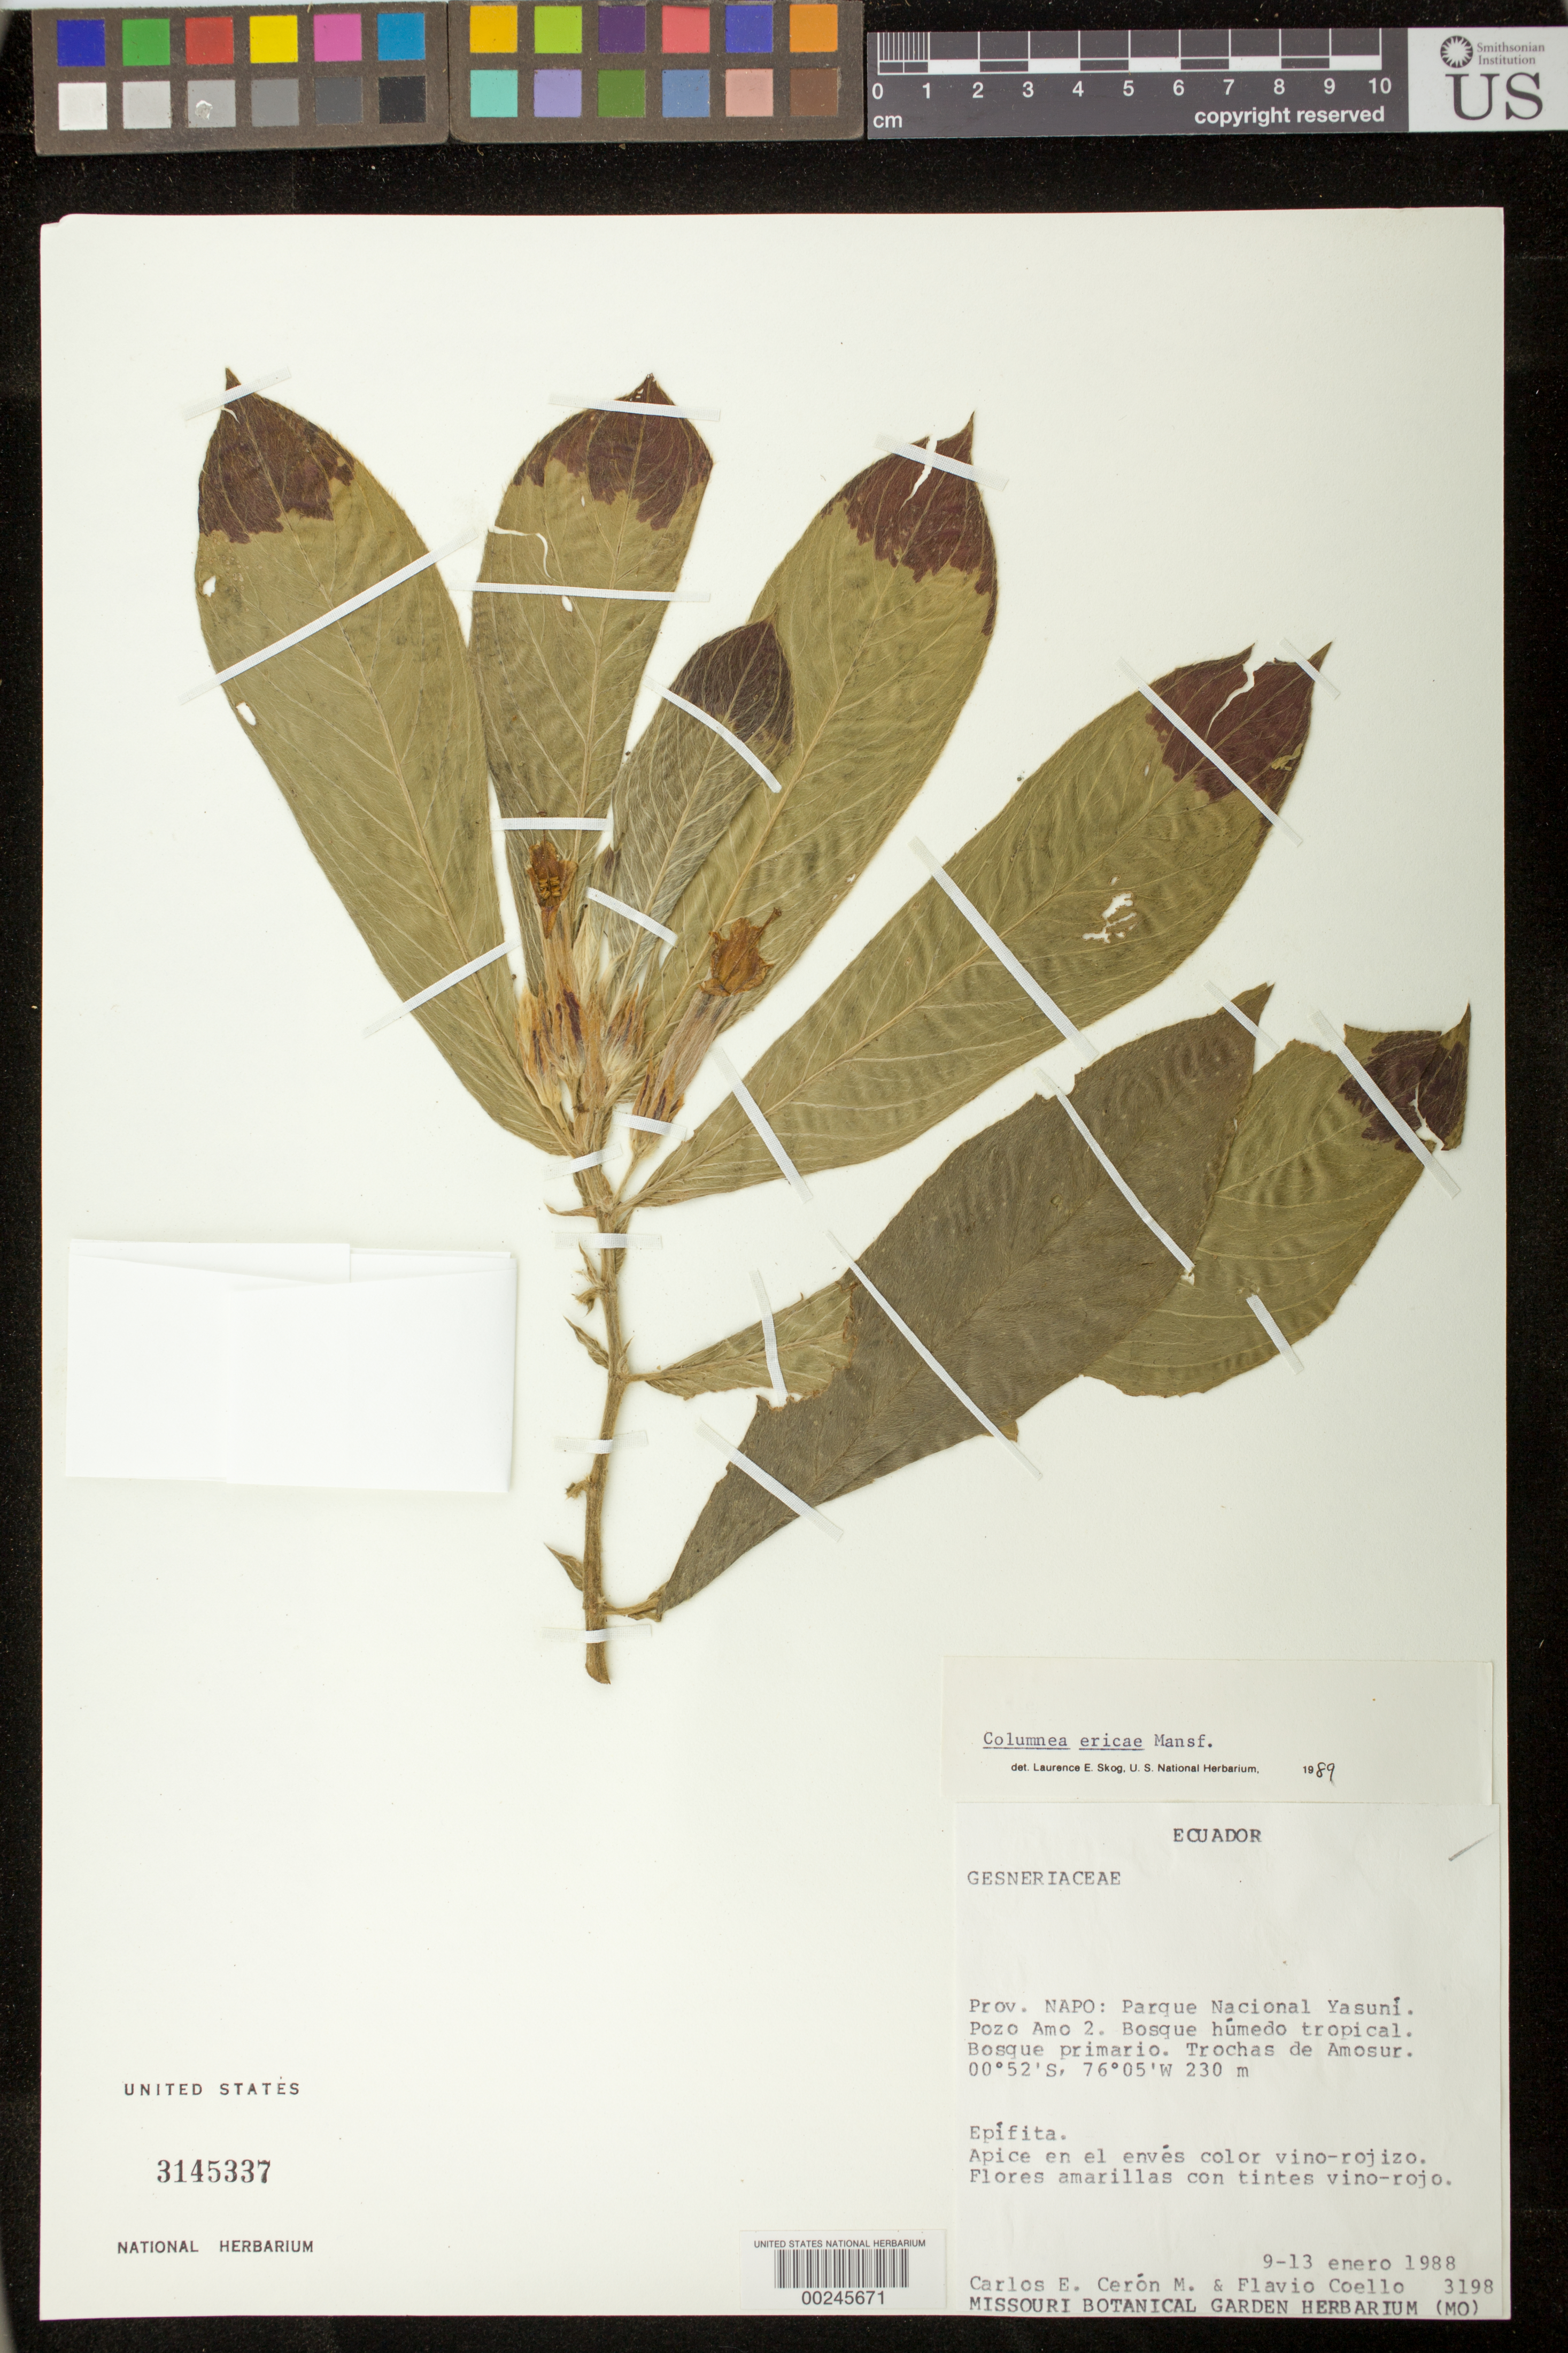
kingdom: Plantae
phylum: Tracheophyta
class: Magnoliopsida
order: Lamiales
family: Gesneriaceae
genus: Columnea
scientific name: Columnea ericae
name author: Mansf.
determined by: Clark, J. L., (SEL), The Marie Selby Botanical Garden (UNITED STATES)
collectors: C. E. Cerón M. & F. Coello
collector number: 3198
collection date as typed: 9-13 Jan 1988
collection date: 1988-01-09/1988-01-13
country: Ecuador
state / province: Napo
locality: Parque Nacional Yasuni, Pozo Amo 2, trails from Amosur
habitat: Humid tropical forest, primary forest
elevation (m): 230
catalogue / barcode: US 3145337